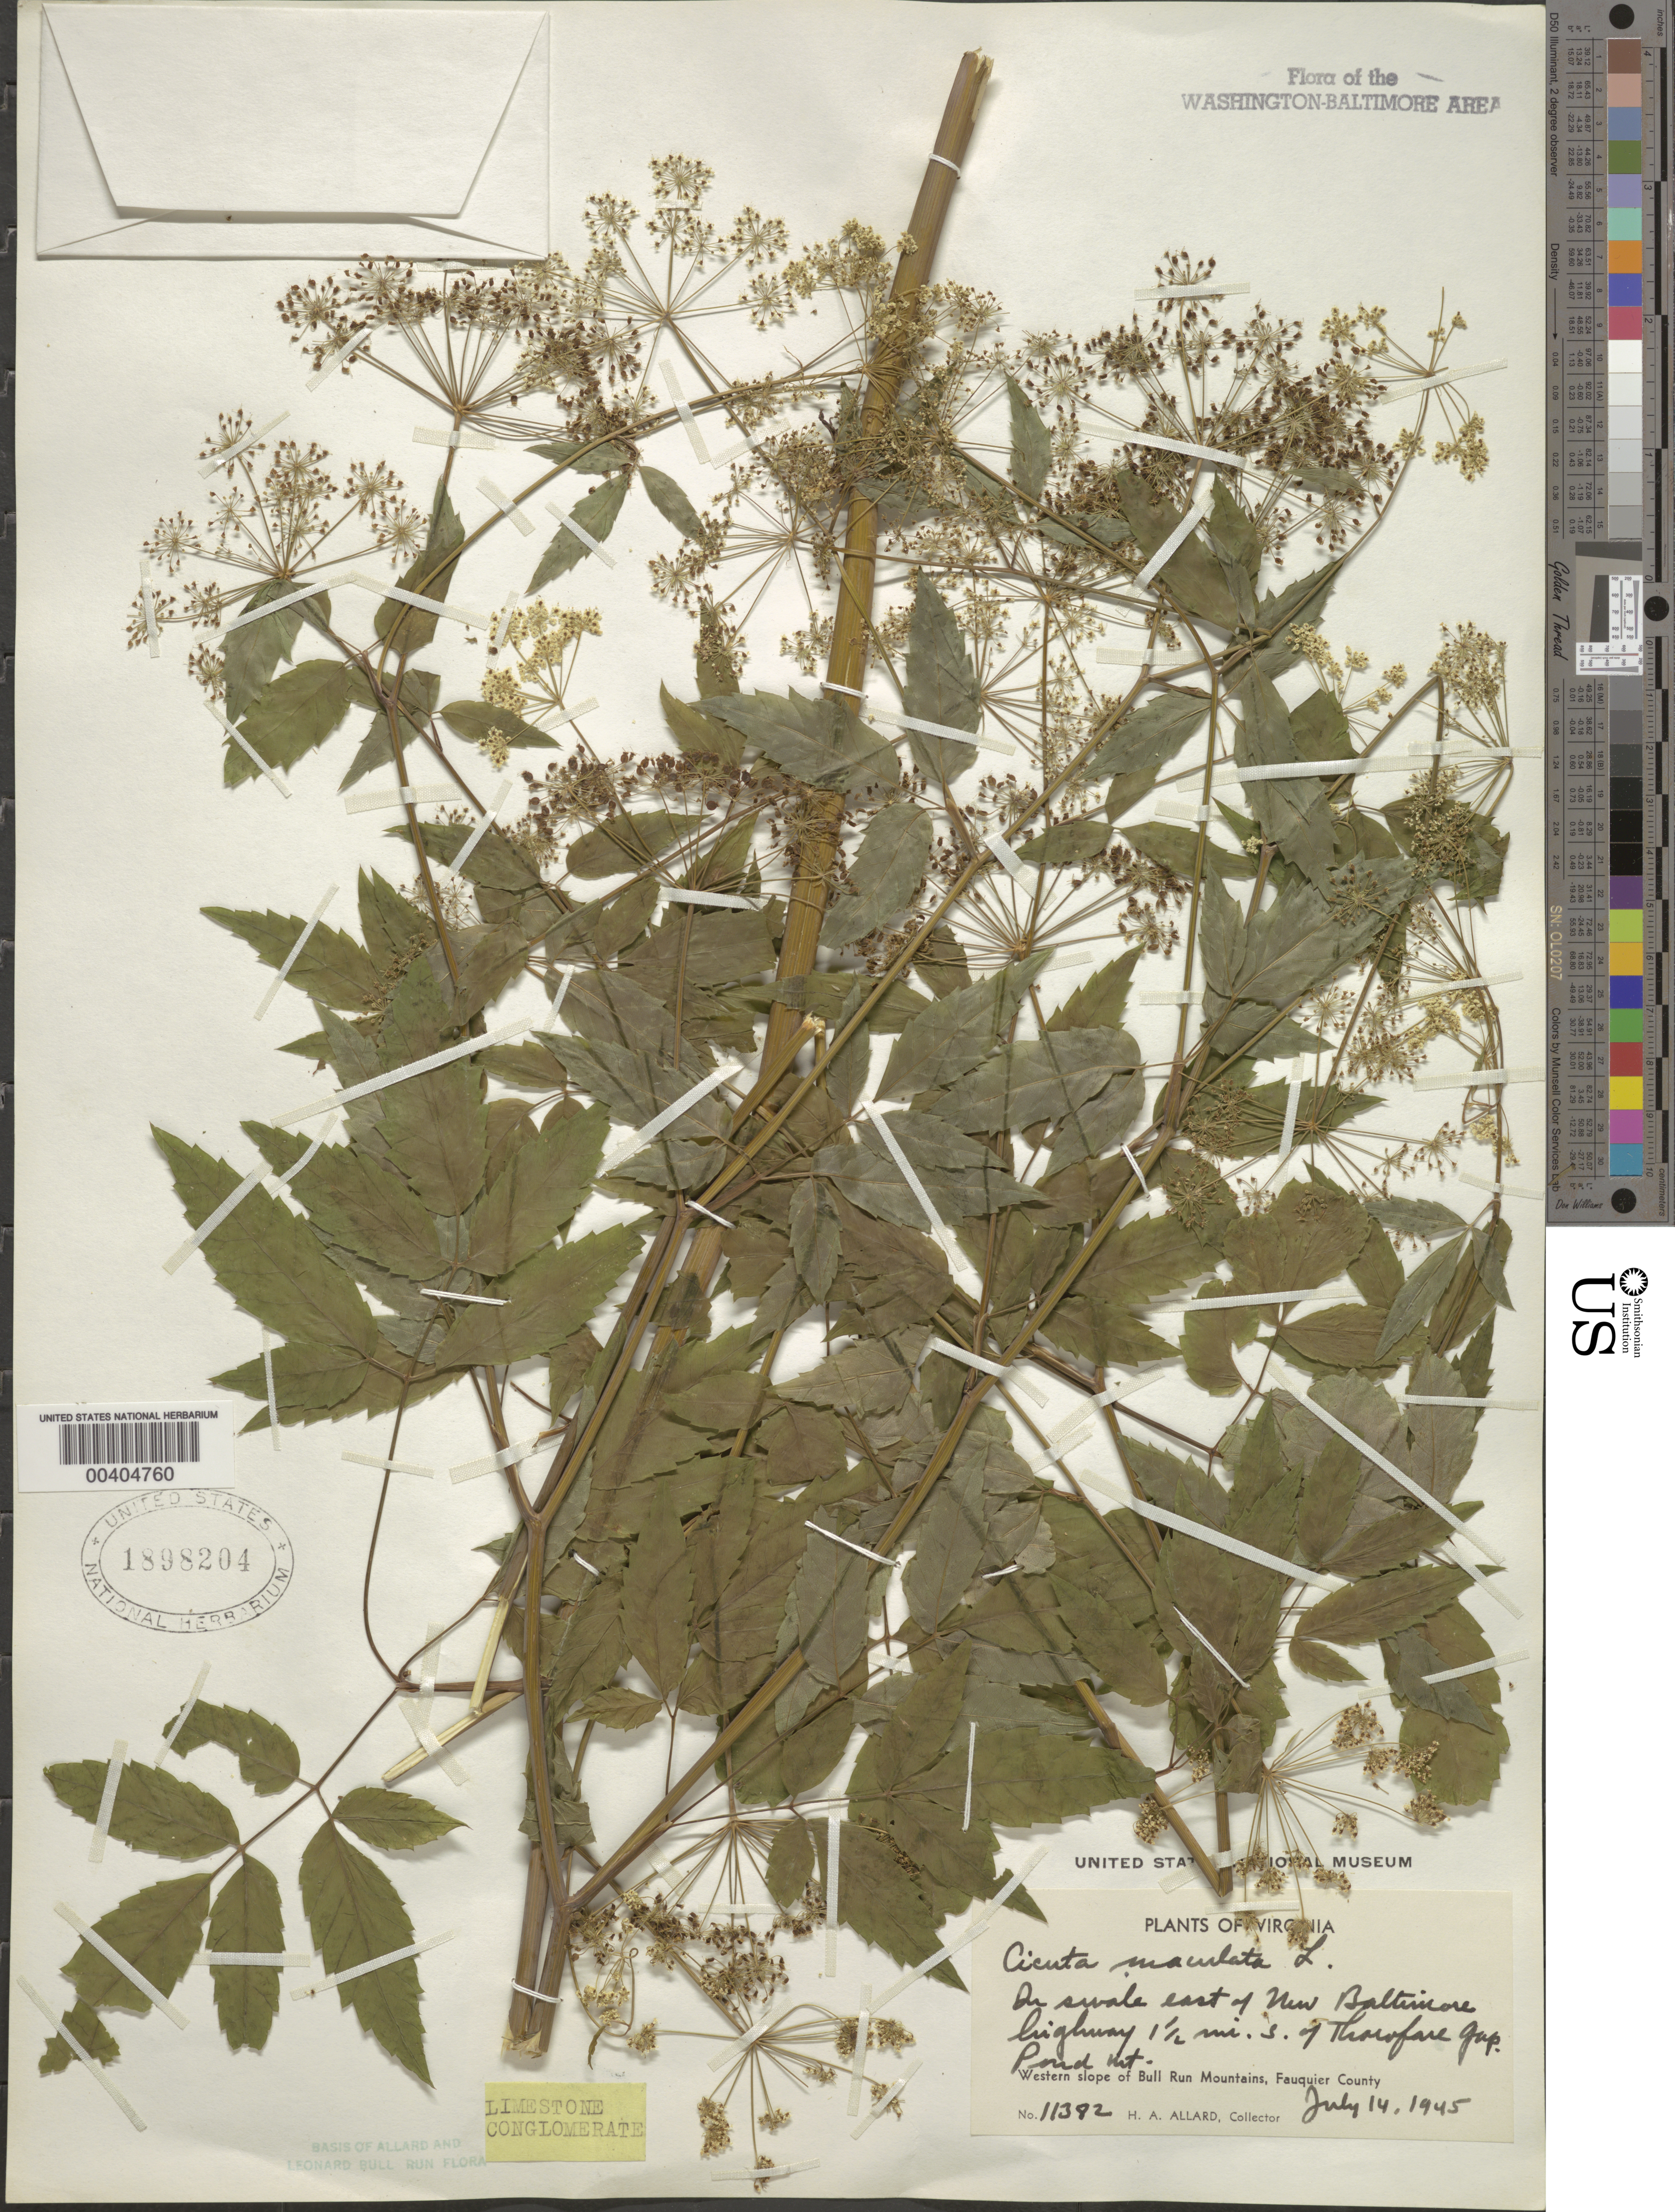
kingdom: Plantae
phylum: Tracheophyta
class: Magnoliopsida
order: Apiales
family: Apiaceae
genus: Cicuta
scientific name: Cicuta maculata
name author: L.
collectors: H. A. Allard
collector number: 11382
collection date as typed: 14 Jul 1945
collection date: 1945-07-14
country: United States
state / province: Virginia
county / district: Fauquier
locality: E of New Baltimore Highway S of Thorofare Gap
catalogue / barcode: US 1898204